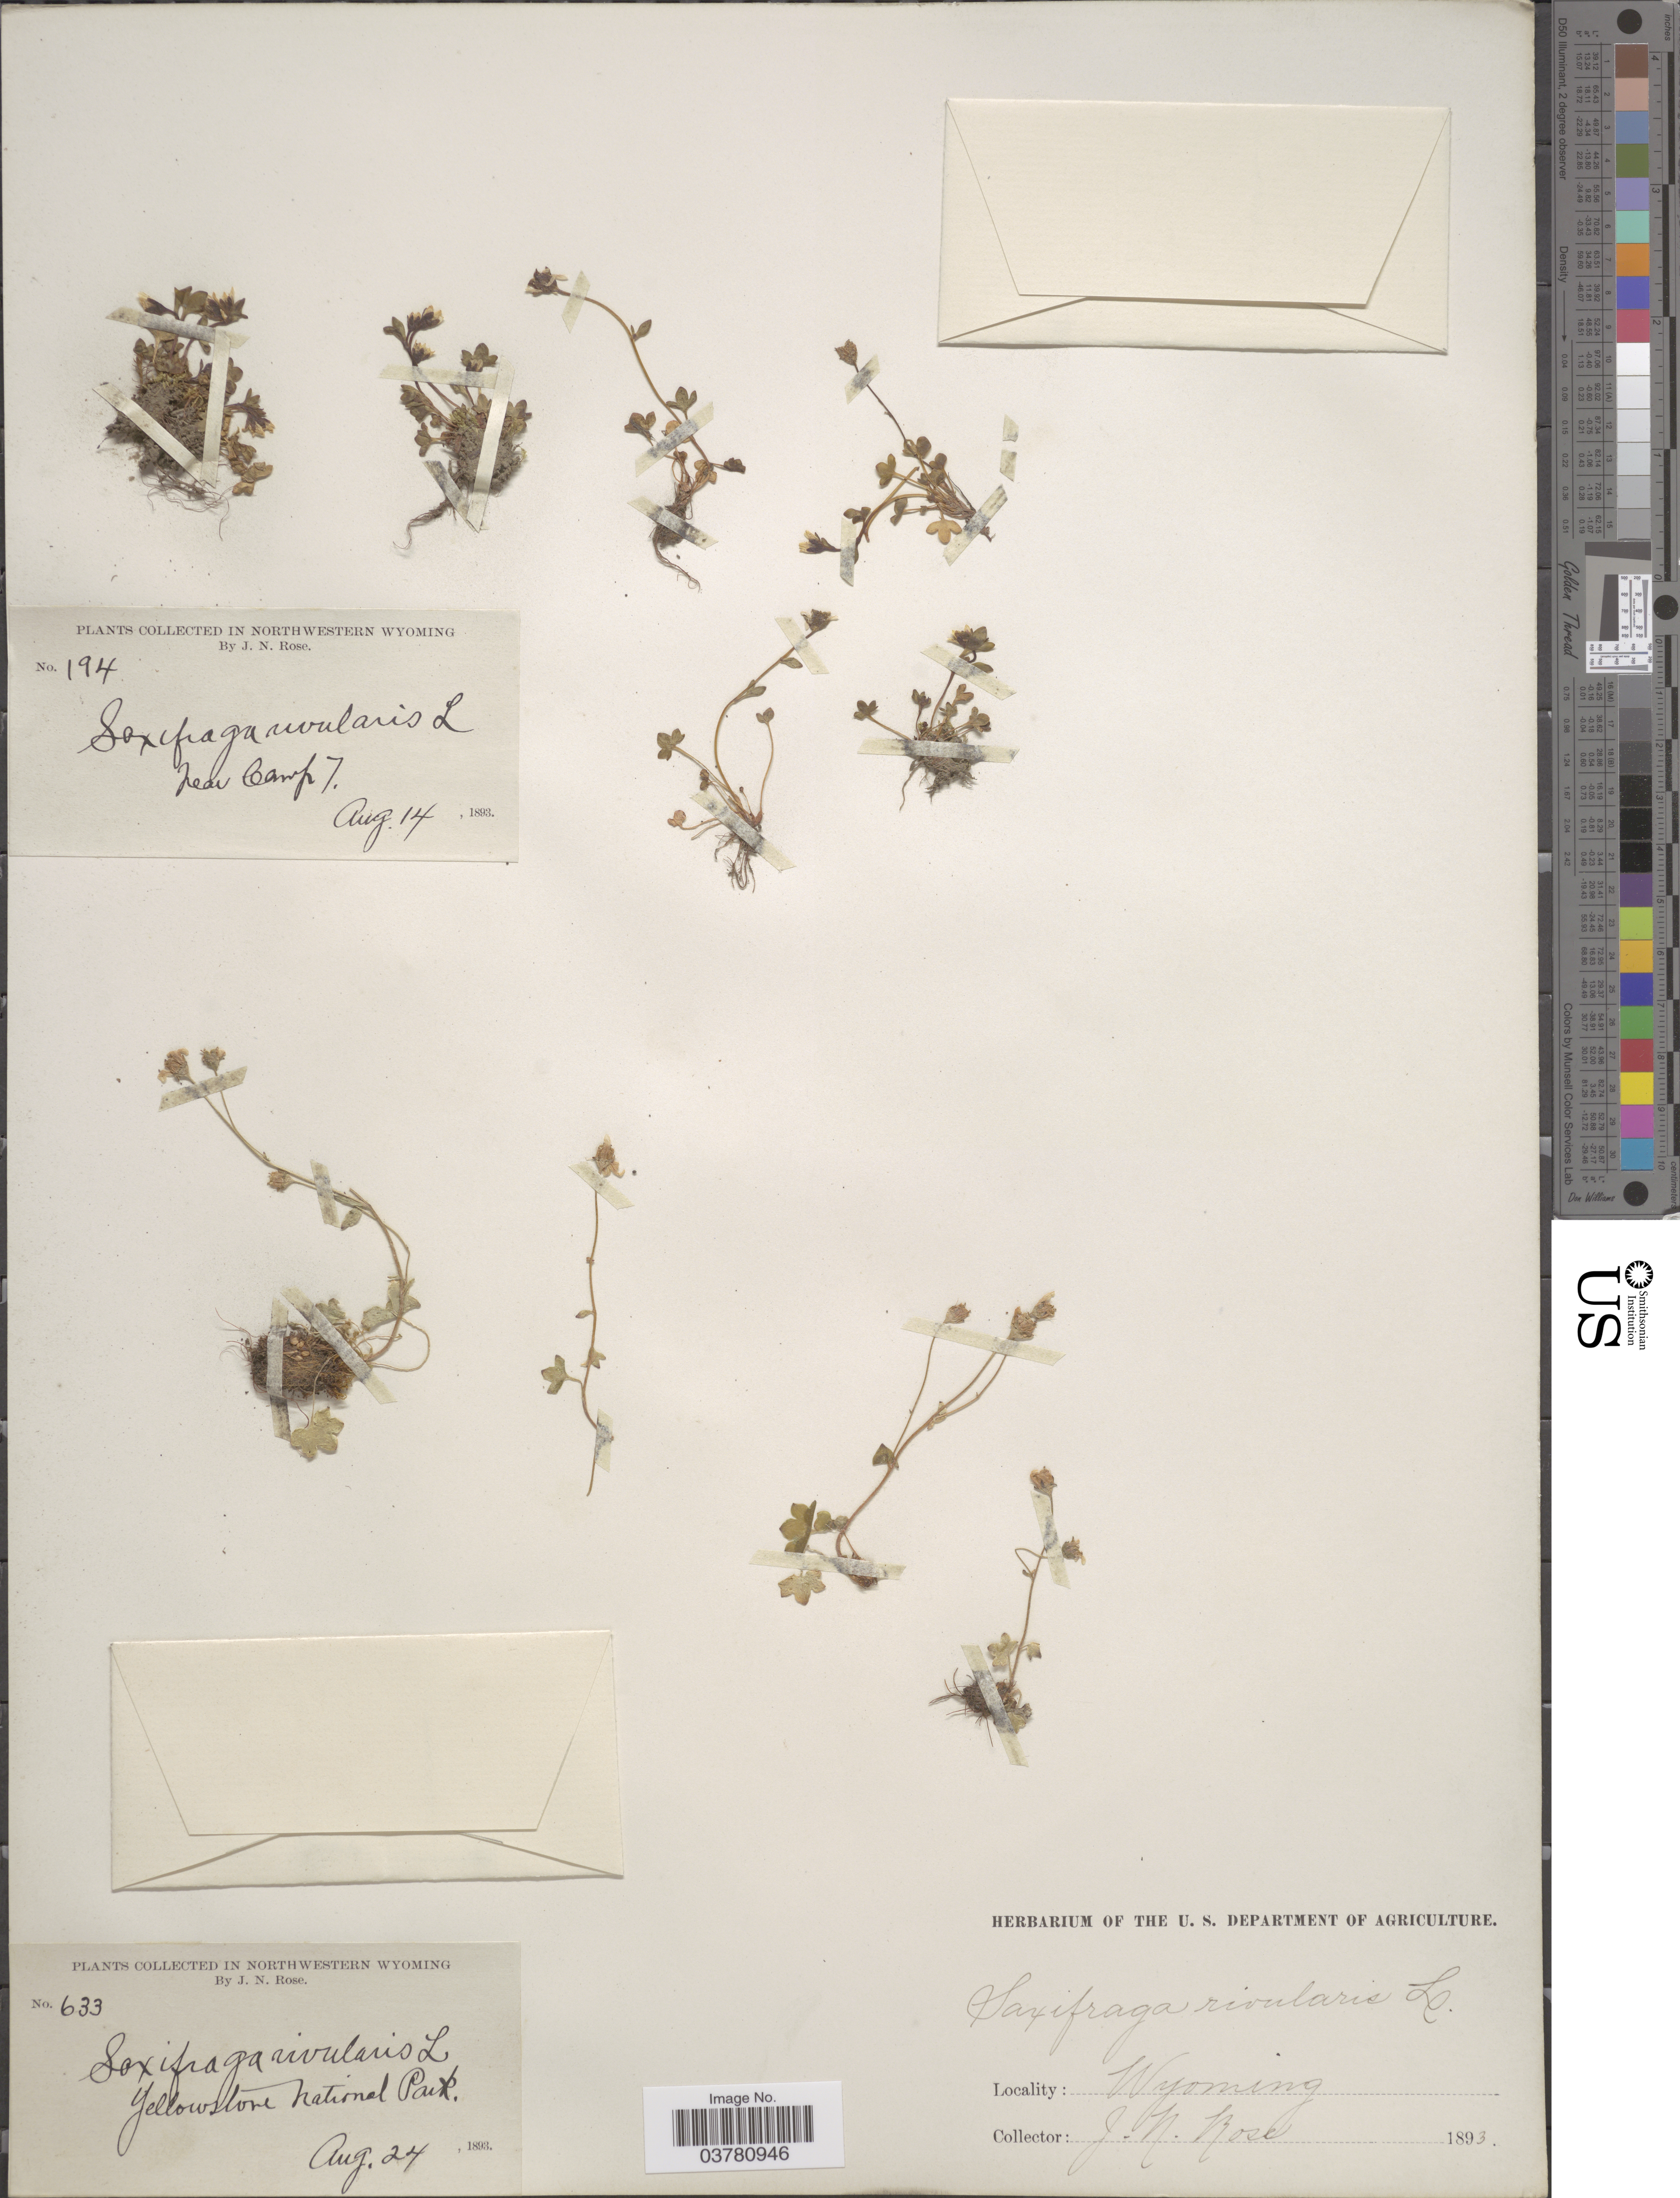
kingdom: Plantae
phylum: Tracheophyta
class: Magnoliopsida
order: Saxifragales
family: Saxifragaceae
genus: Saxifraga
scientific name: Saxifraga rivularis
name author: L.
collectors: J. N. Rose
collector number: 633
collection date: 1893-08-24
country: United States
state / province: Wyoming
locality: In Northwestern Wyoming. Yellowstone National Park.